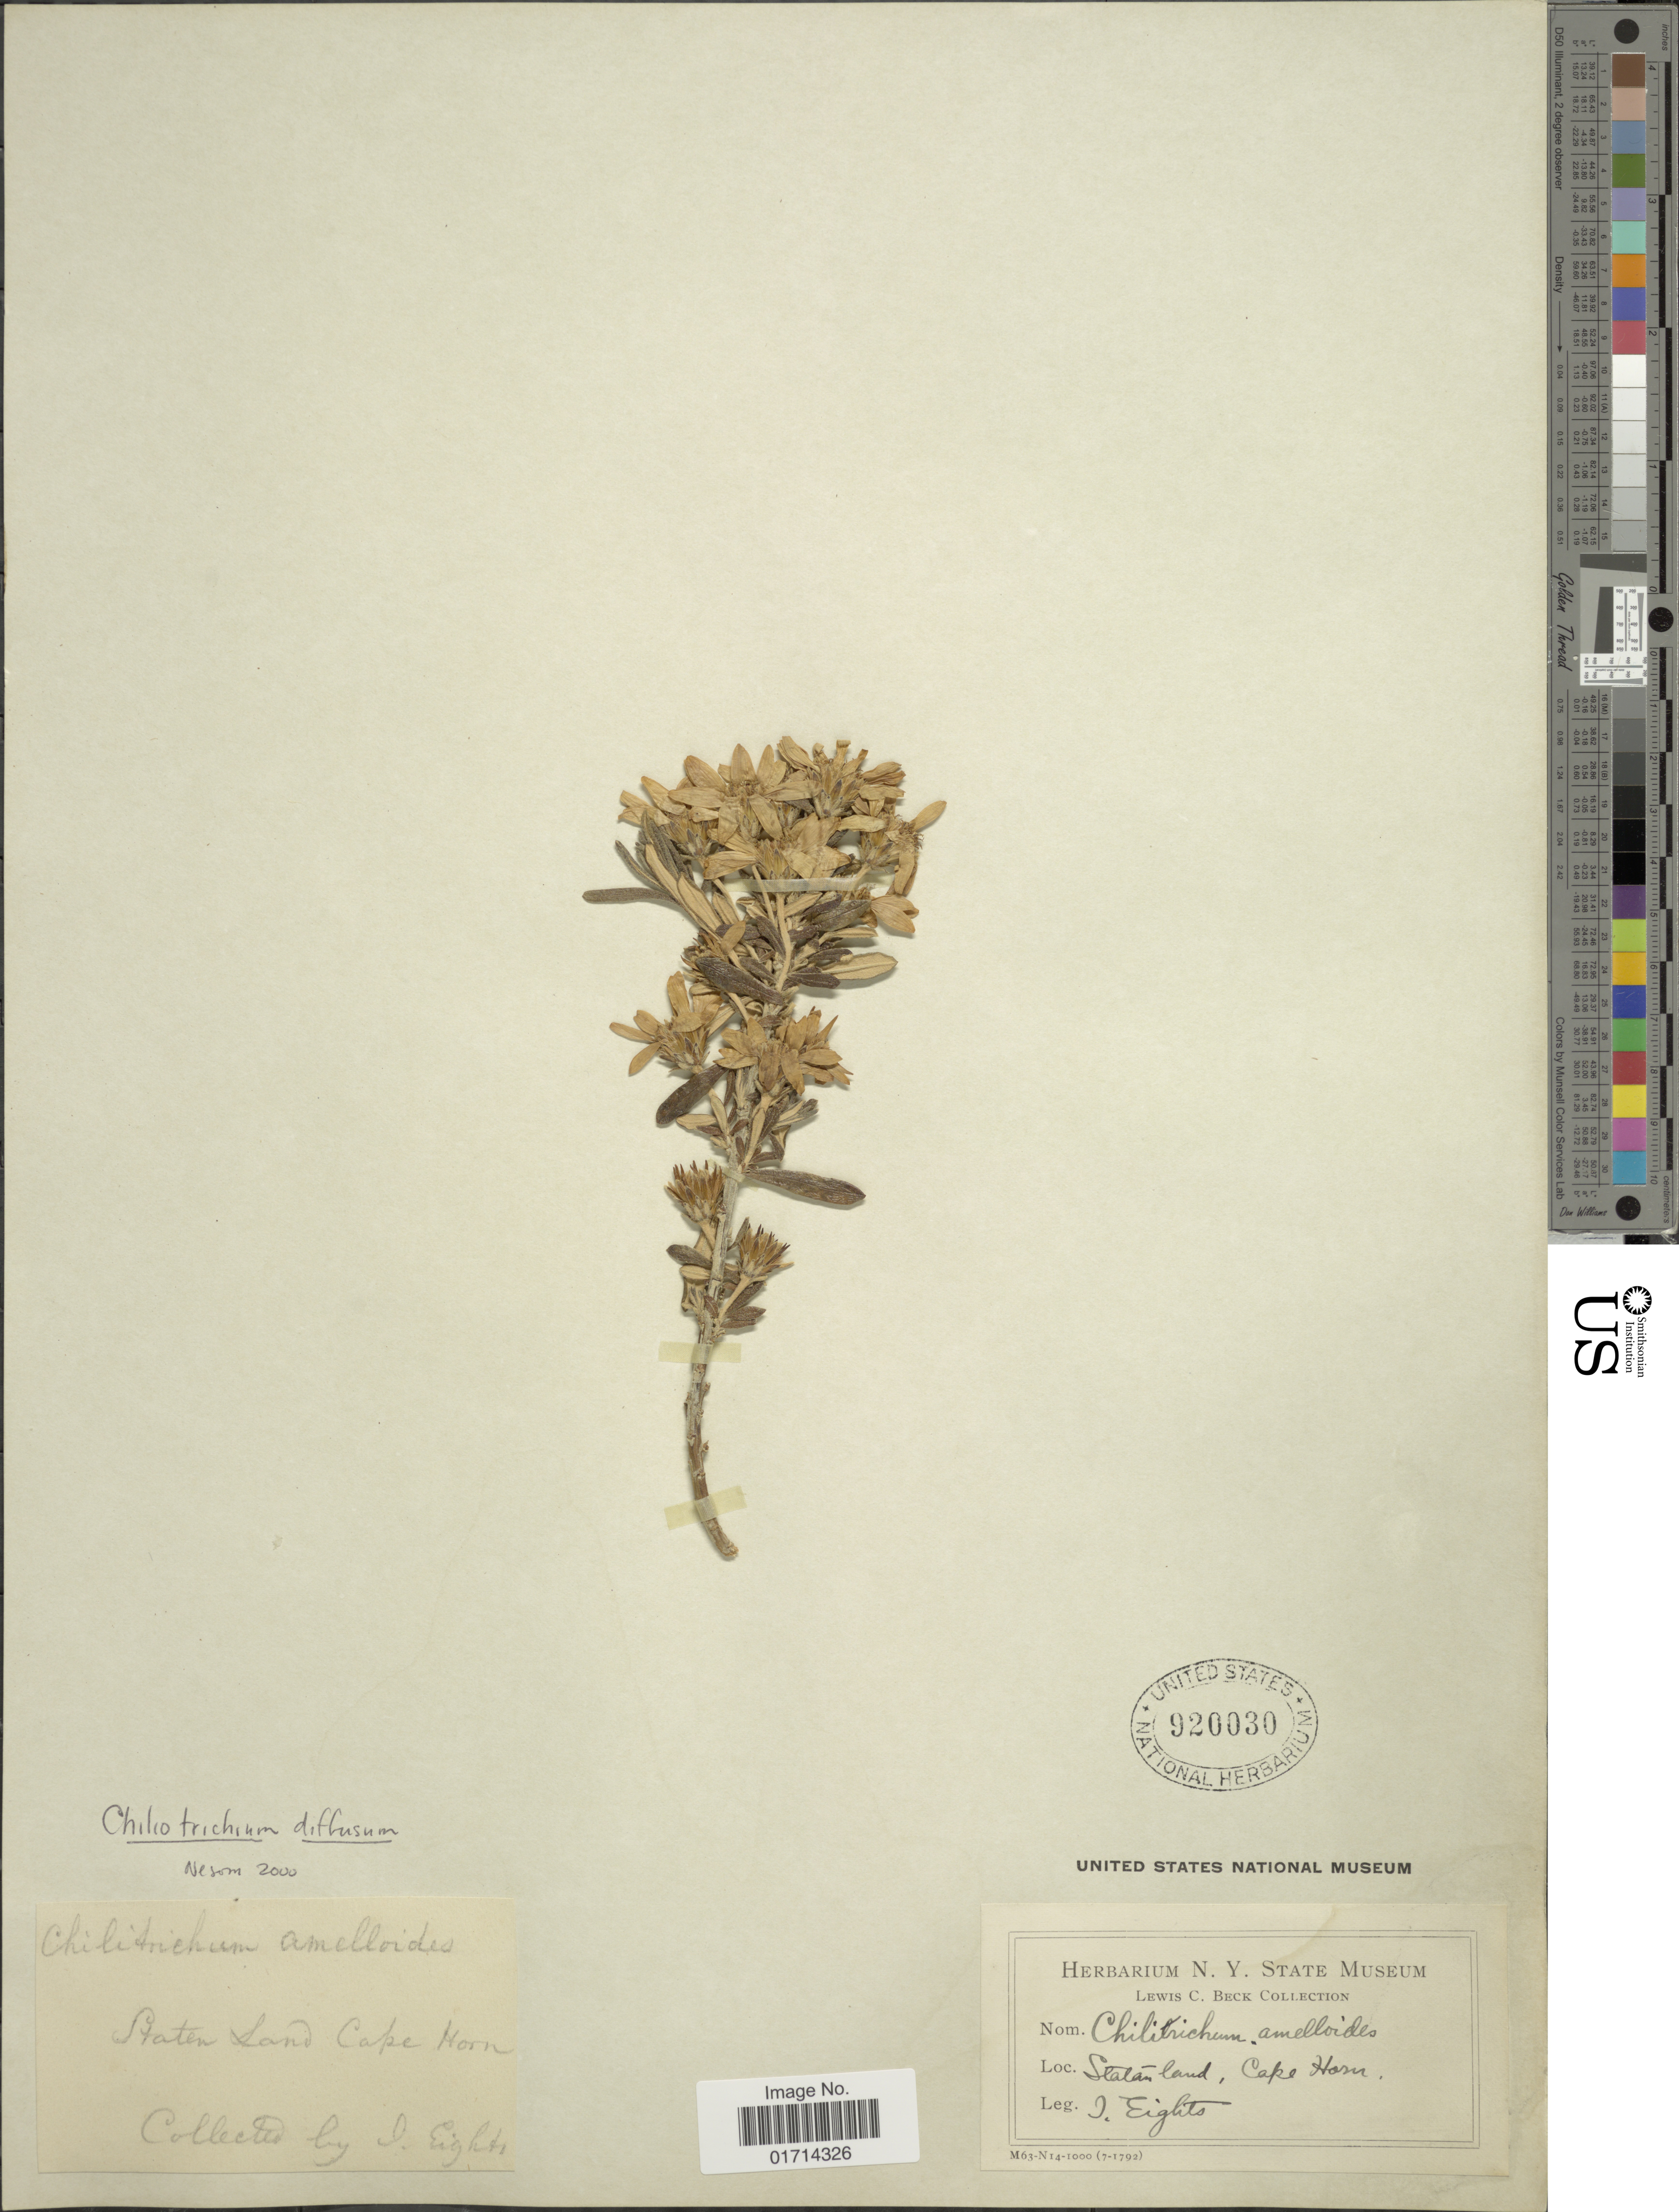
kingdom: Plantae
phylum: Tracheophyta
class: Magnoliopsida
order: Asterales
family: Asteraceae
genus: Chiliotrichum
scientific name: Chiliotrichum diffusum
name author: (G. Forst.) Kuntze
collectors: J. Eights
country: Argentina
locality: Staten Land Cape Horn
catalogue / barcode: US 920030